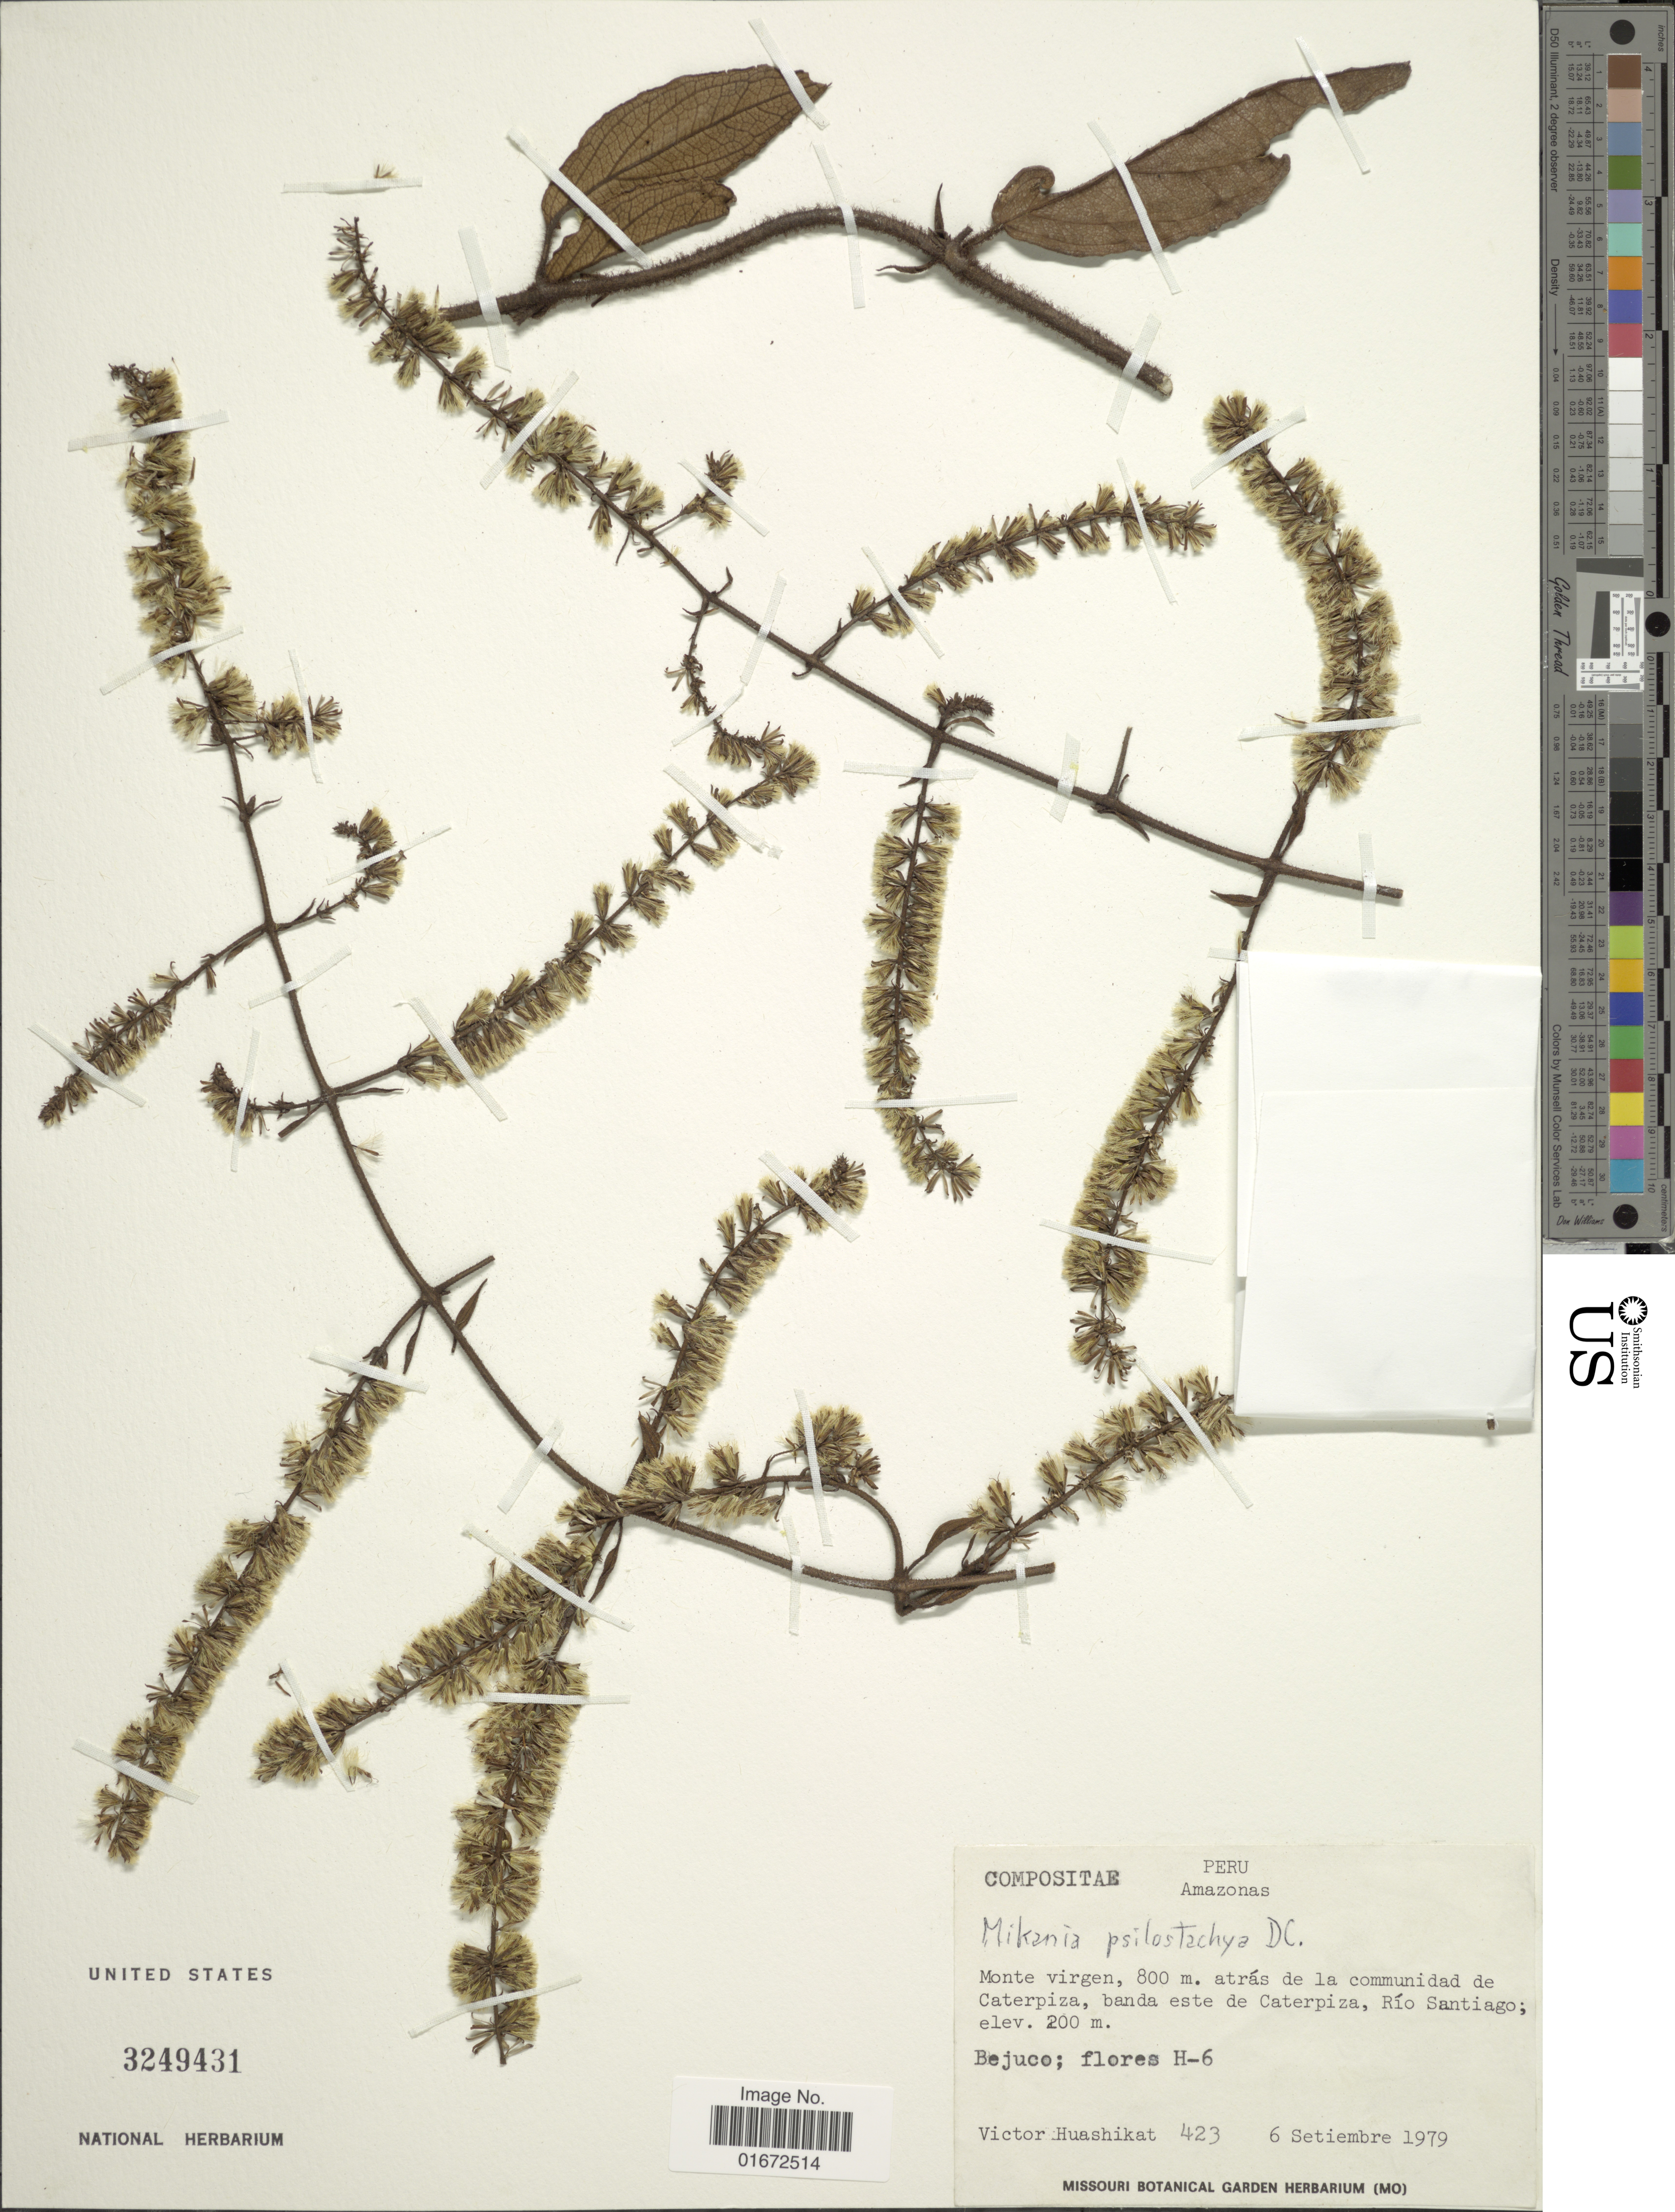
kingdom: Plantae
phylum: Tracheophyta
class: Magnoliopsida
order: Asterales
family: Asteraceae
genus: Mikania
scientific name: Mikania psilostachya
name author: DC.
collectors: V. Huashikat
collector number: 423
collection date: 1979-09-06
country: Peru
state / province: Amazonas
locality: Monte virgen, 800 m. atrás de la communidad de Caterpiza, banda este de Caterpiza, Río Santiago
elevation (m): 200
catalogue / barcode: US 3249431